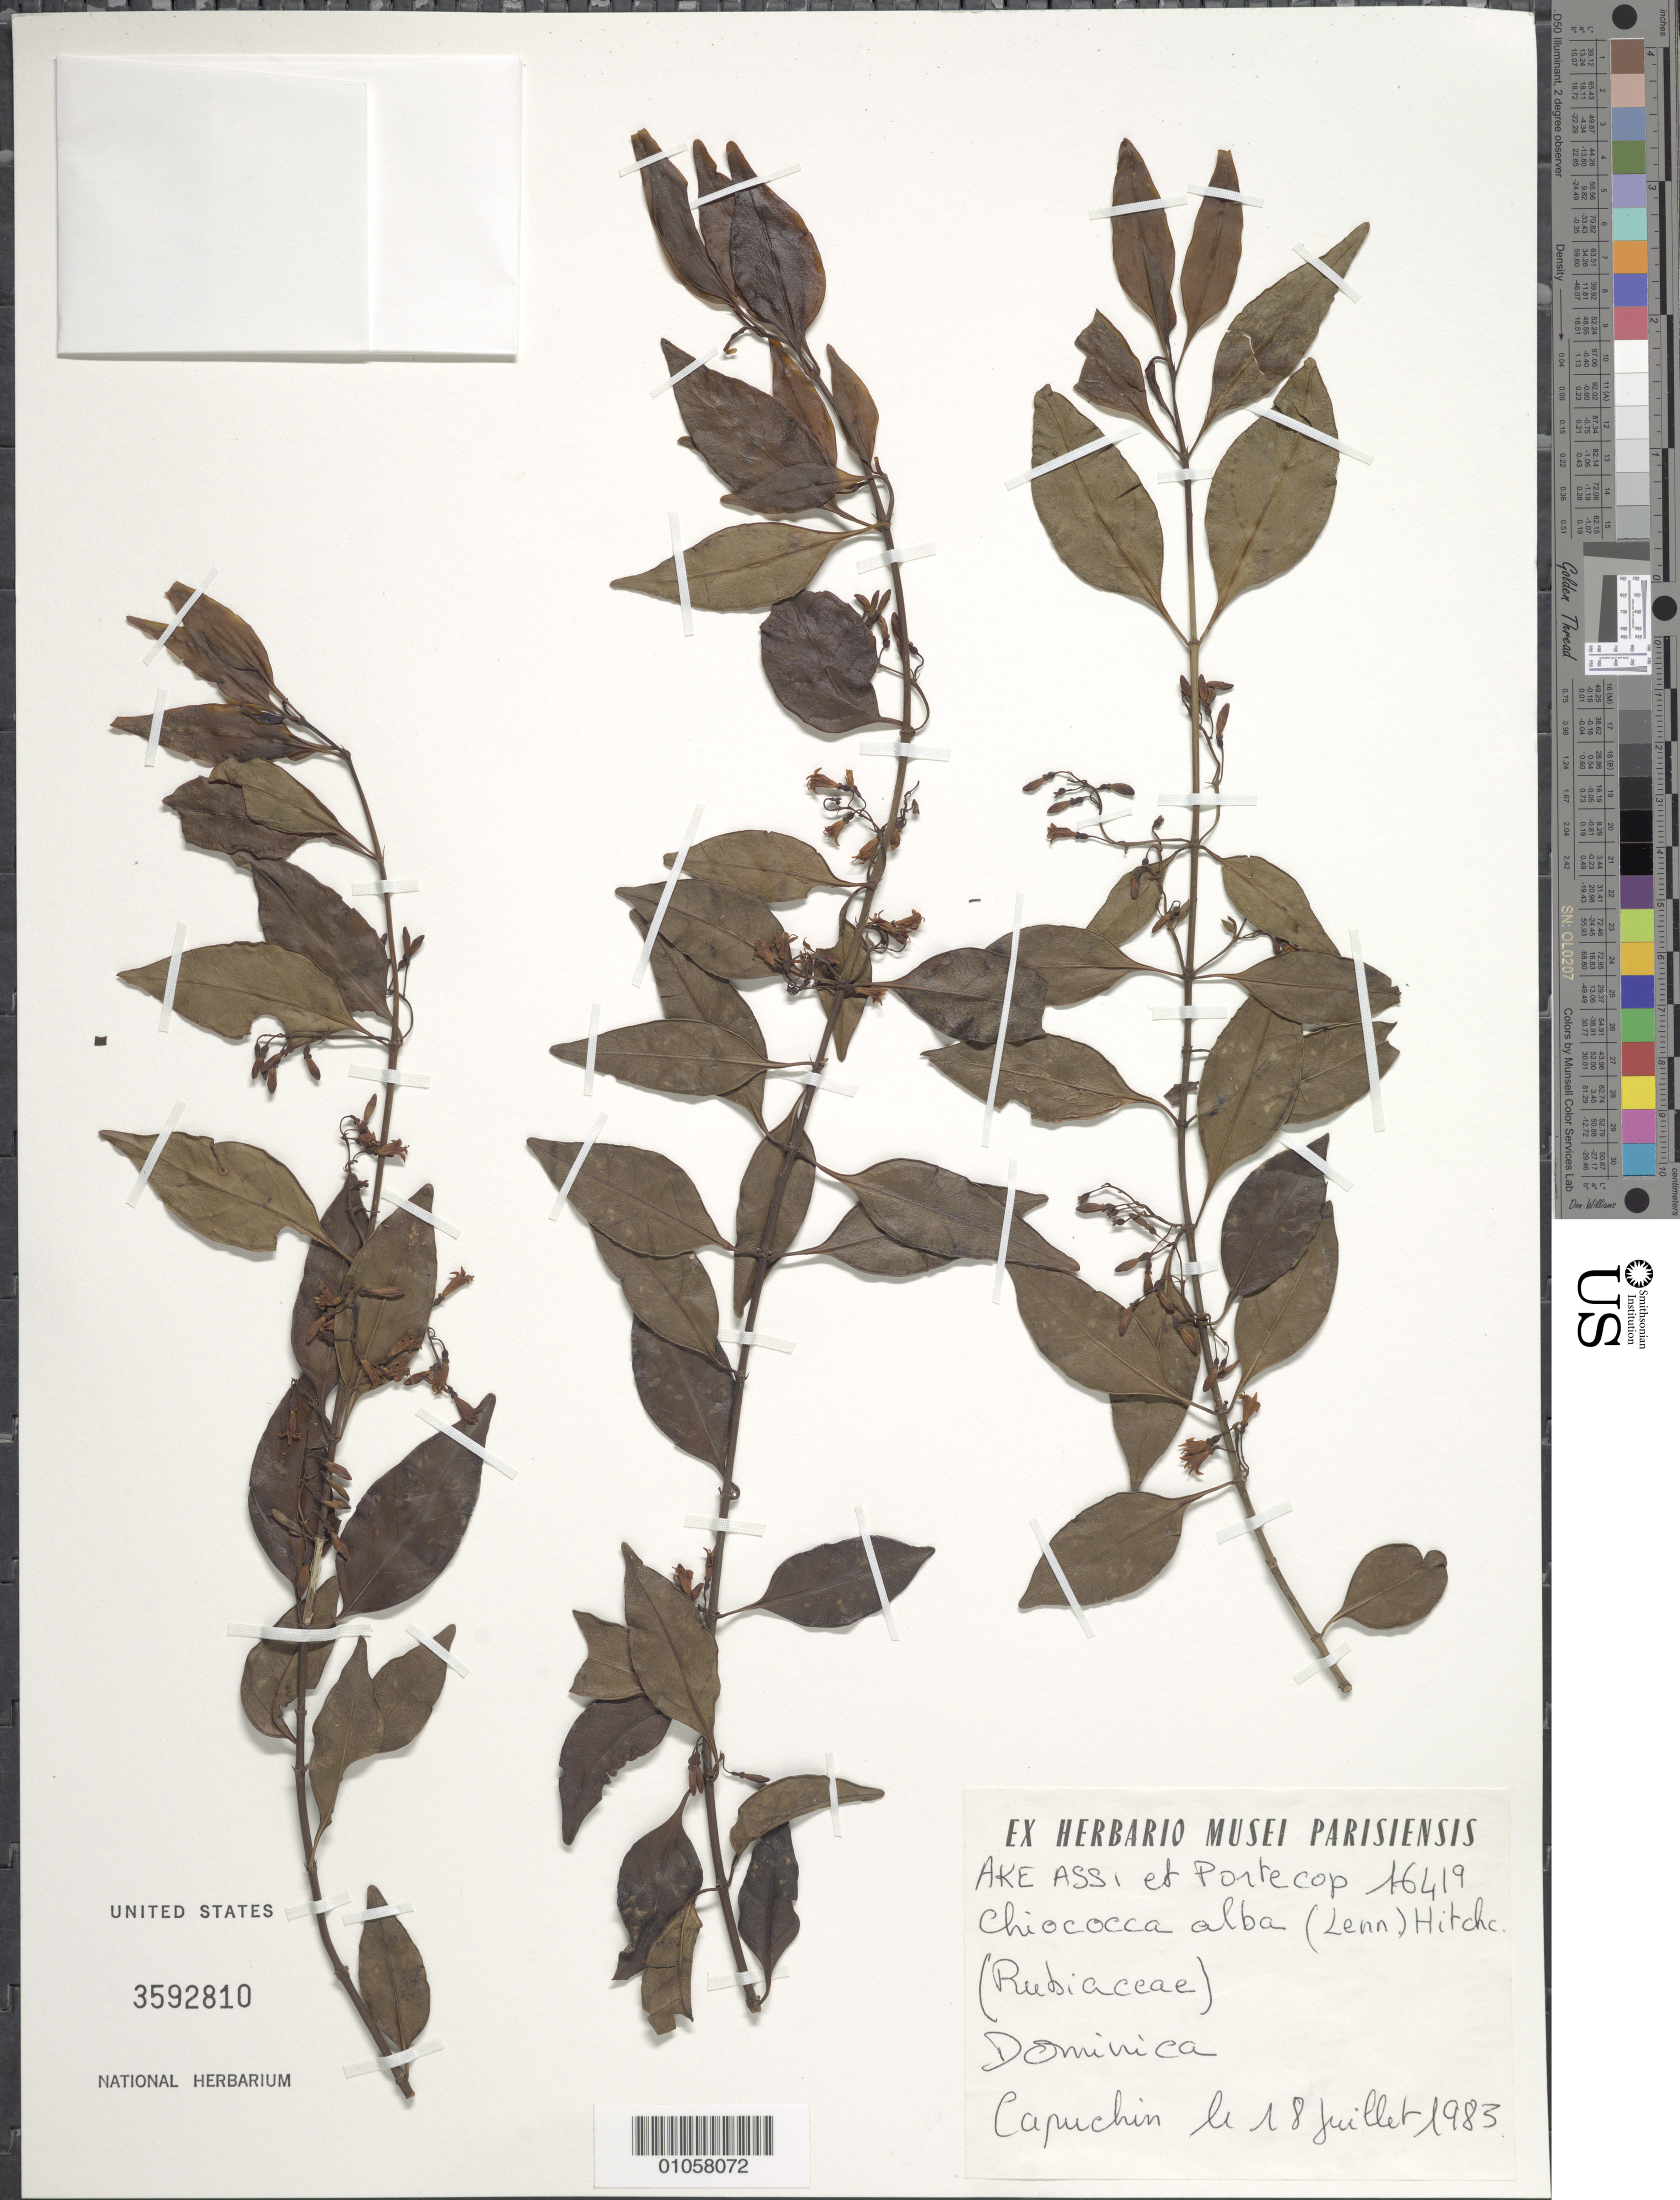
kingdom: Plantae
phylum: Tracheophyta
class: Magnoliopsida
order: Gentianales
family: Rubiaceae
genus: Chiococca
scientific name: Chiococca alba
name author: (L.) Hitchc.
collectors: A. Ake & -. Portecop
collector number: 16419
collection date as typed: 18 Jul 1983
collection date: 1983-07-18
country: Dominica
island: Dominica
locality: Capuchin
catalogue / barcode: US 3592810